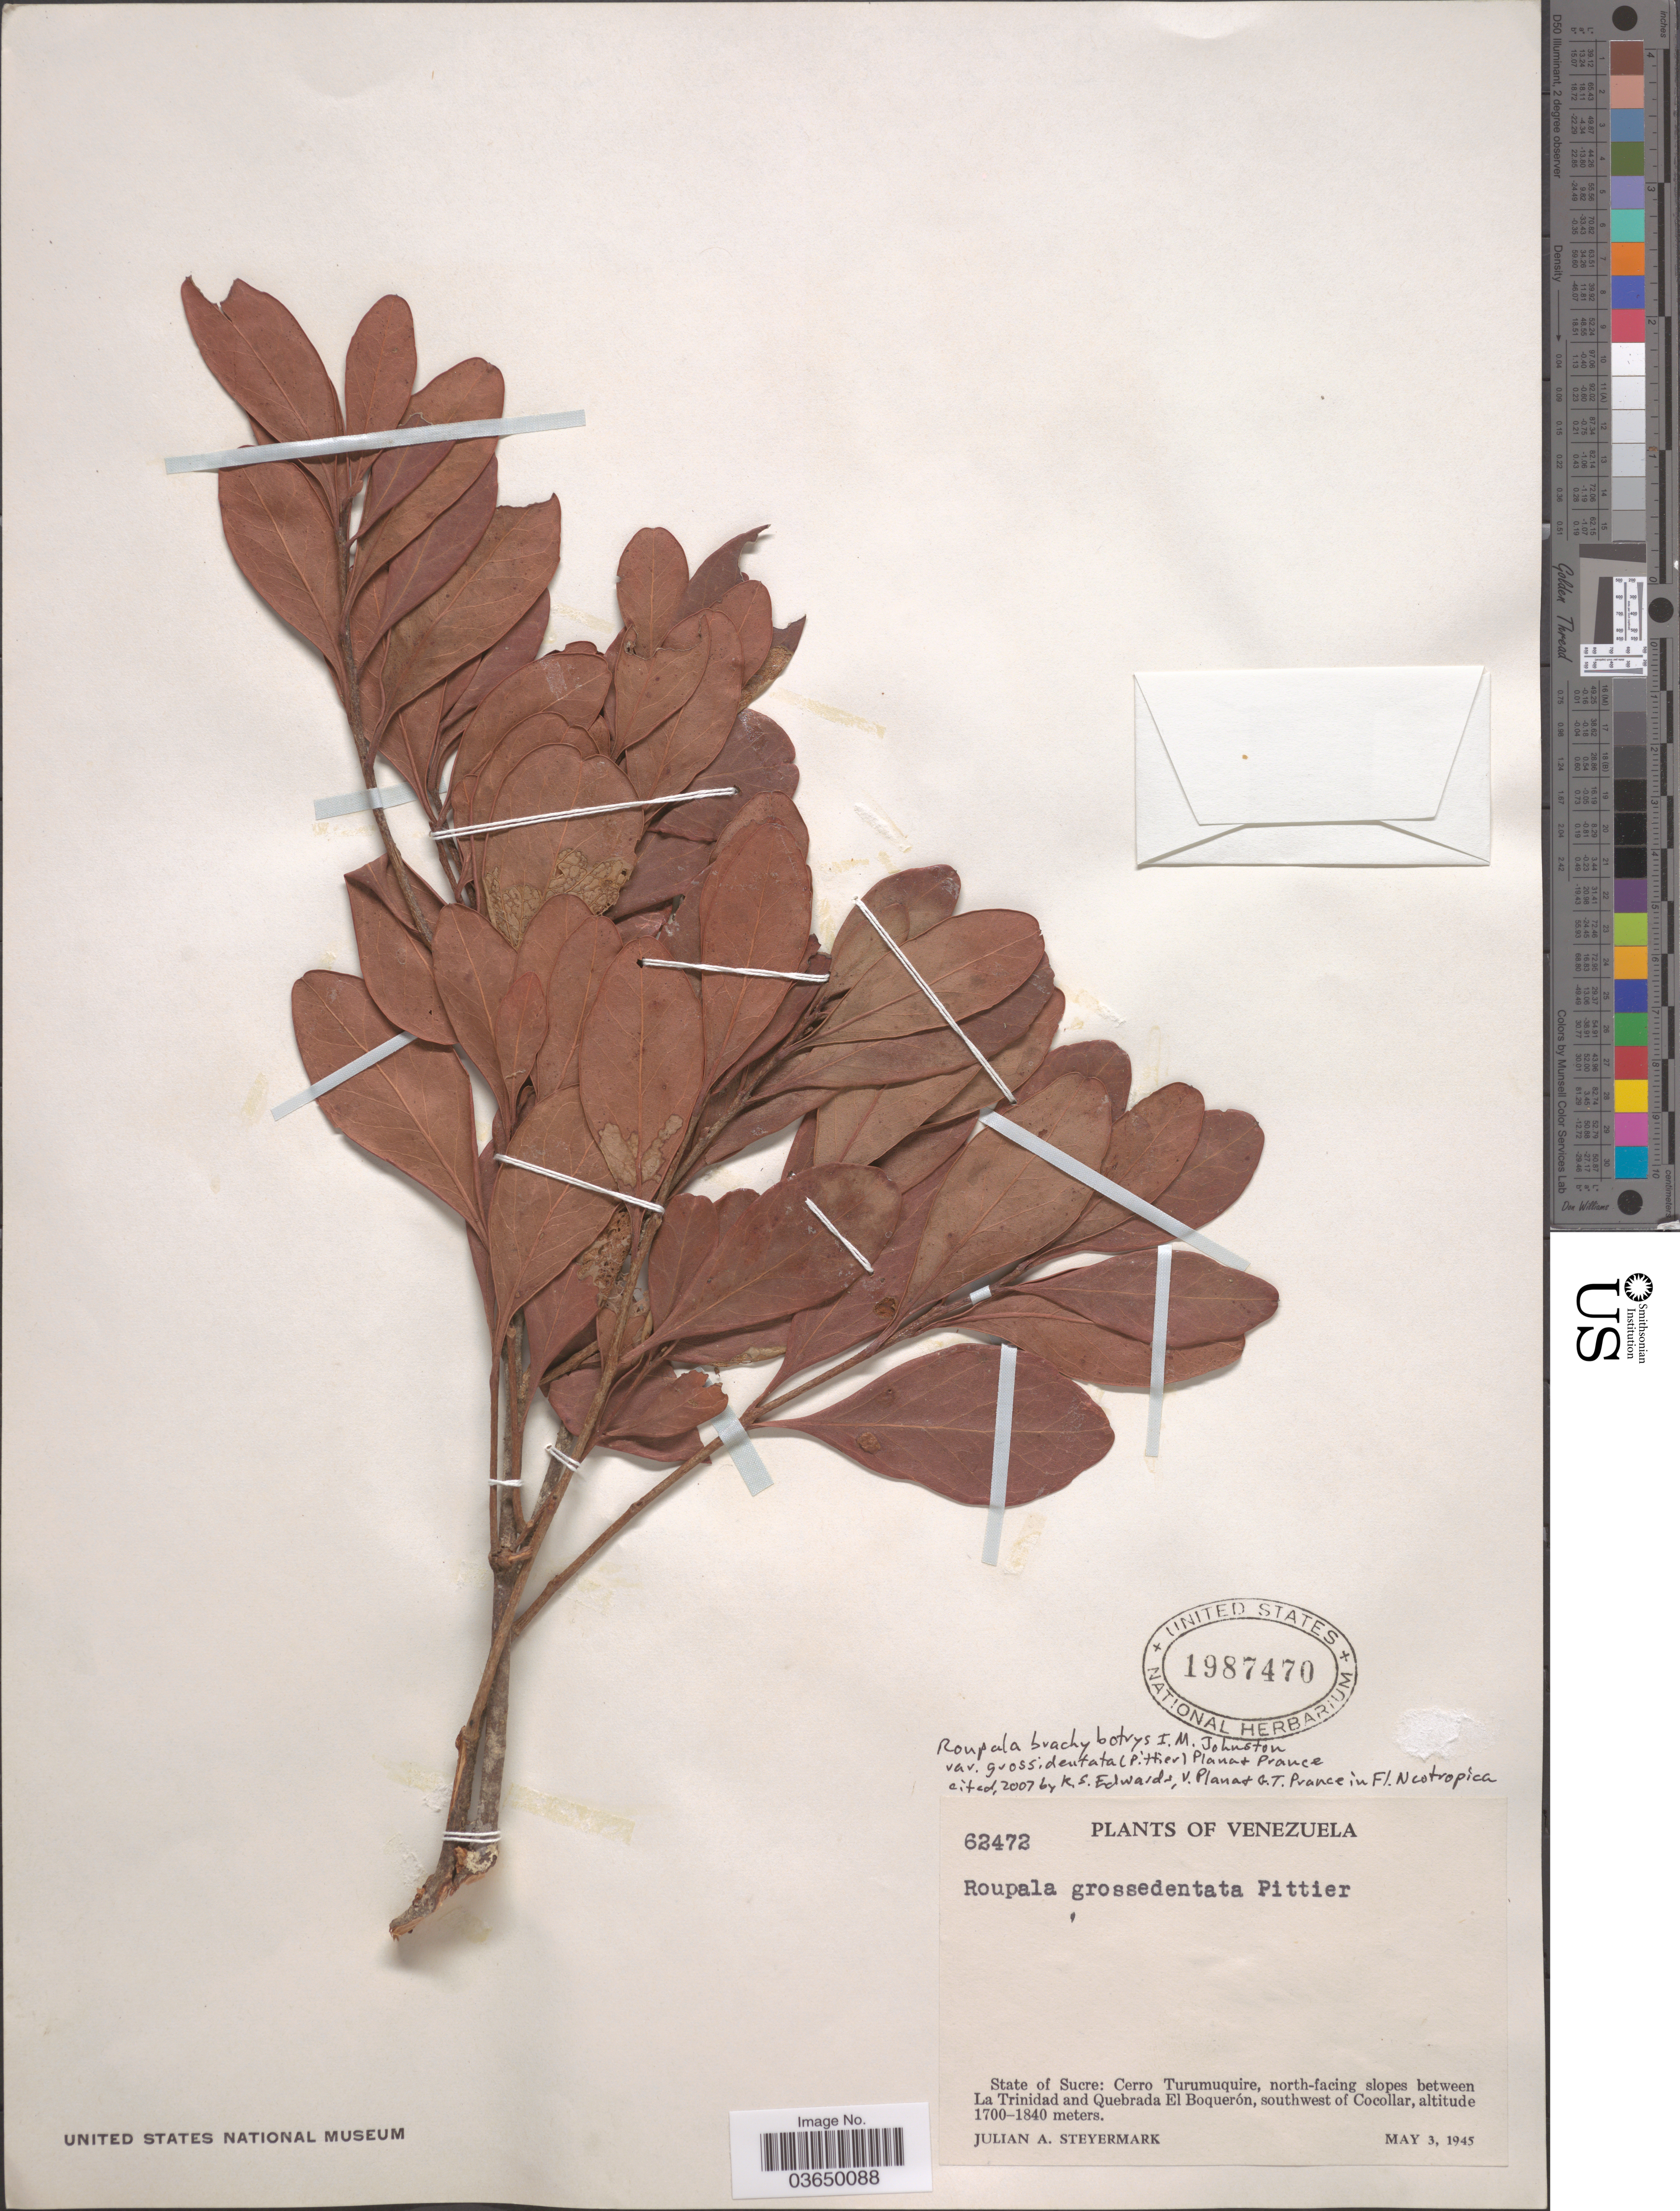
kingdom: Plantae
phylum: Tracheophyta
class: Magnoliopsida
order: Proteales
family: Proteaceae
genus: Roupala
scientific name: Roupala brachybotrys subsp. grossidentata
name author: (Pittier) Plana & Prance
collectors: J. Steyermark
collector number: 62472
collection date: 1945-05-03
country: Venezuela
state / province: Sucre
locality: Cerro Turumuquire, north-facing slopes between La Trinidad and Quebrada El Boquerón, southwest of Cocollar.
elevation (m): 1700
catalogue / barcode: US 1987470